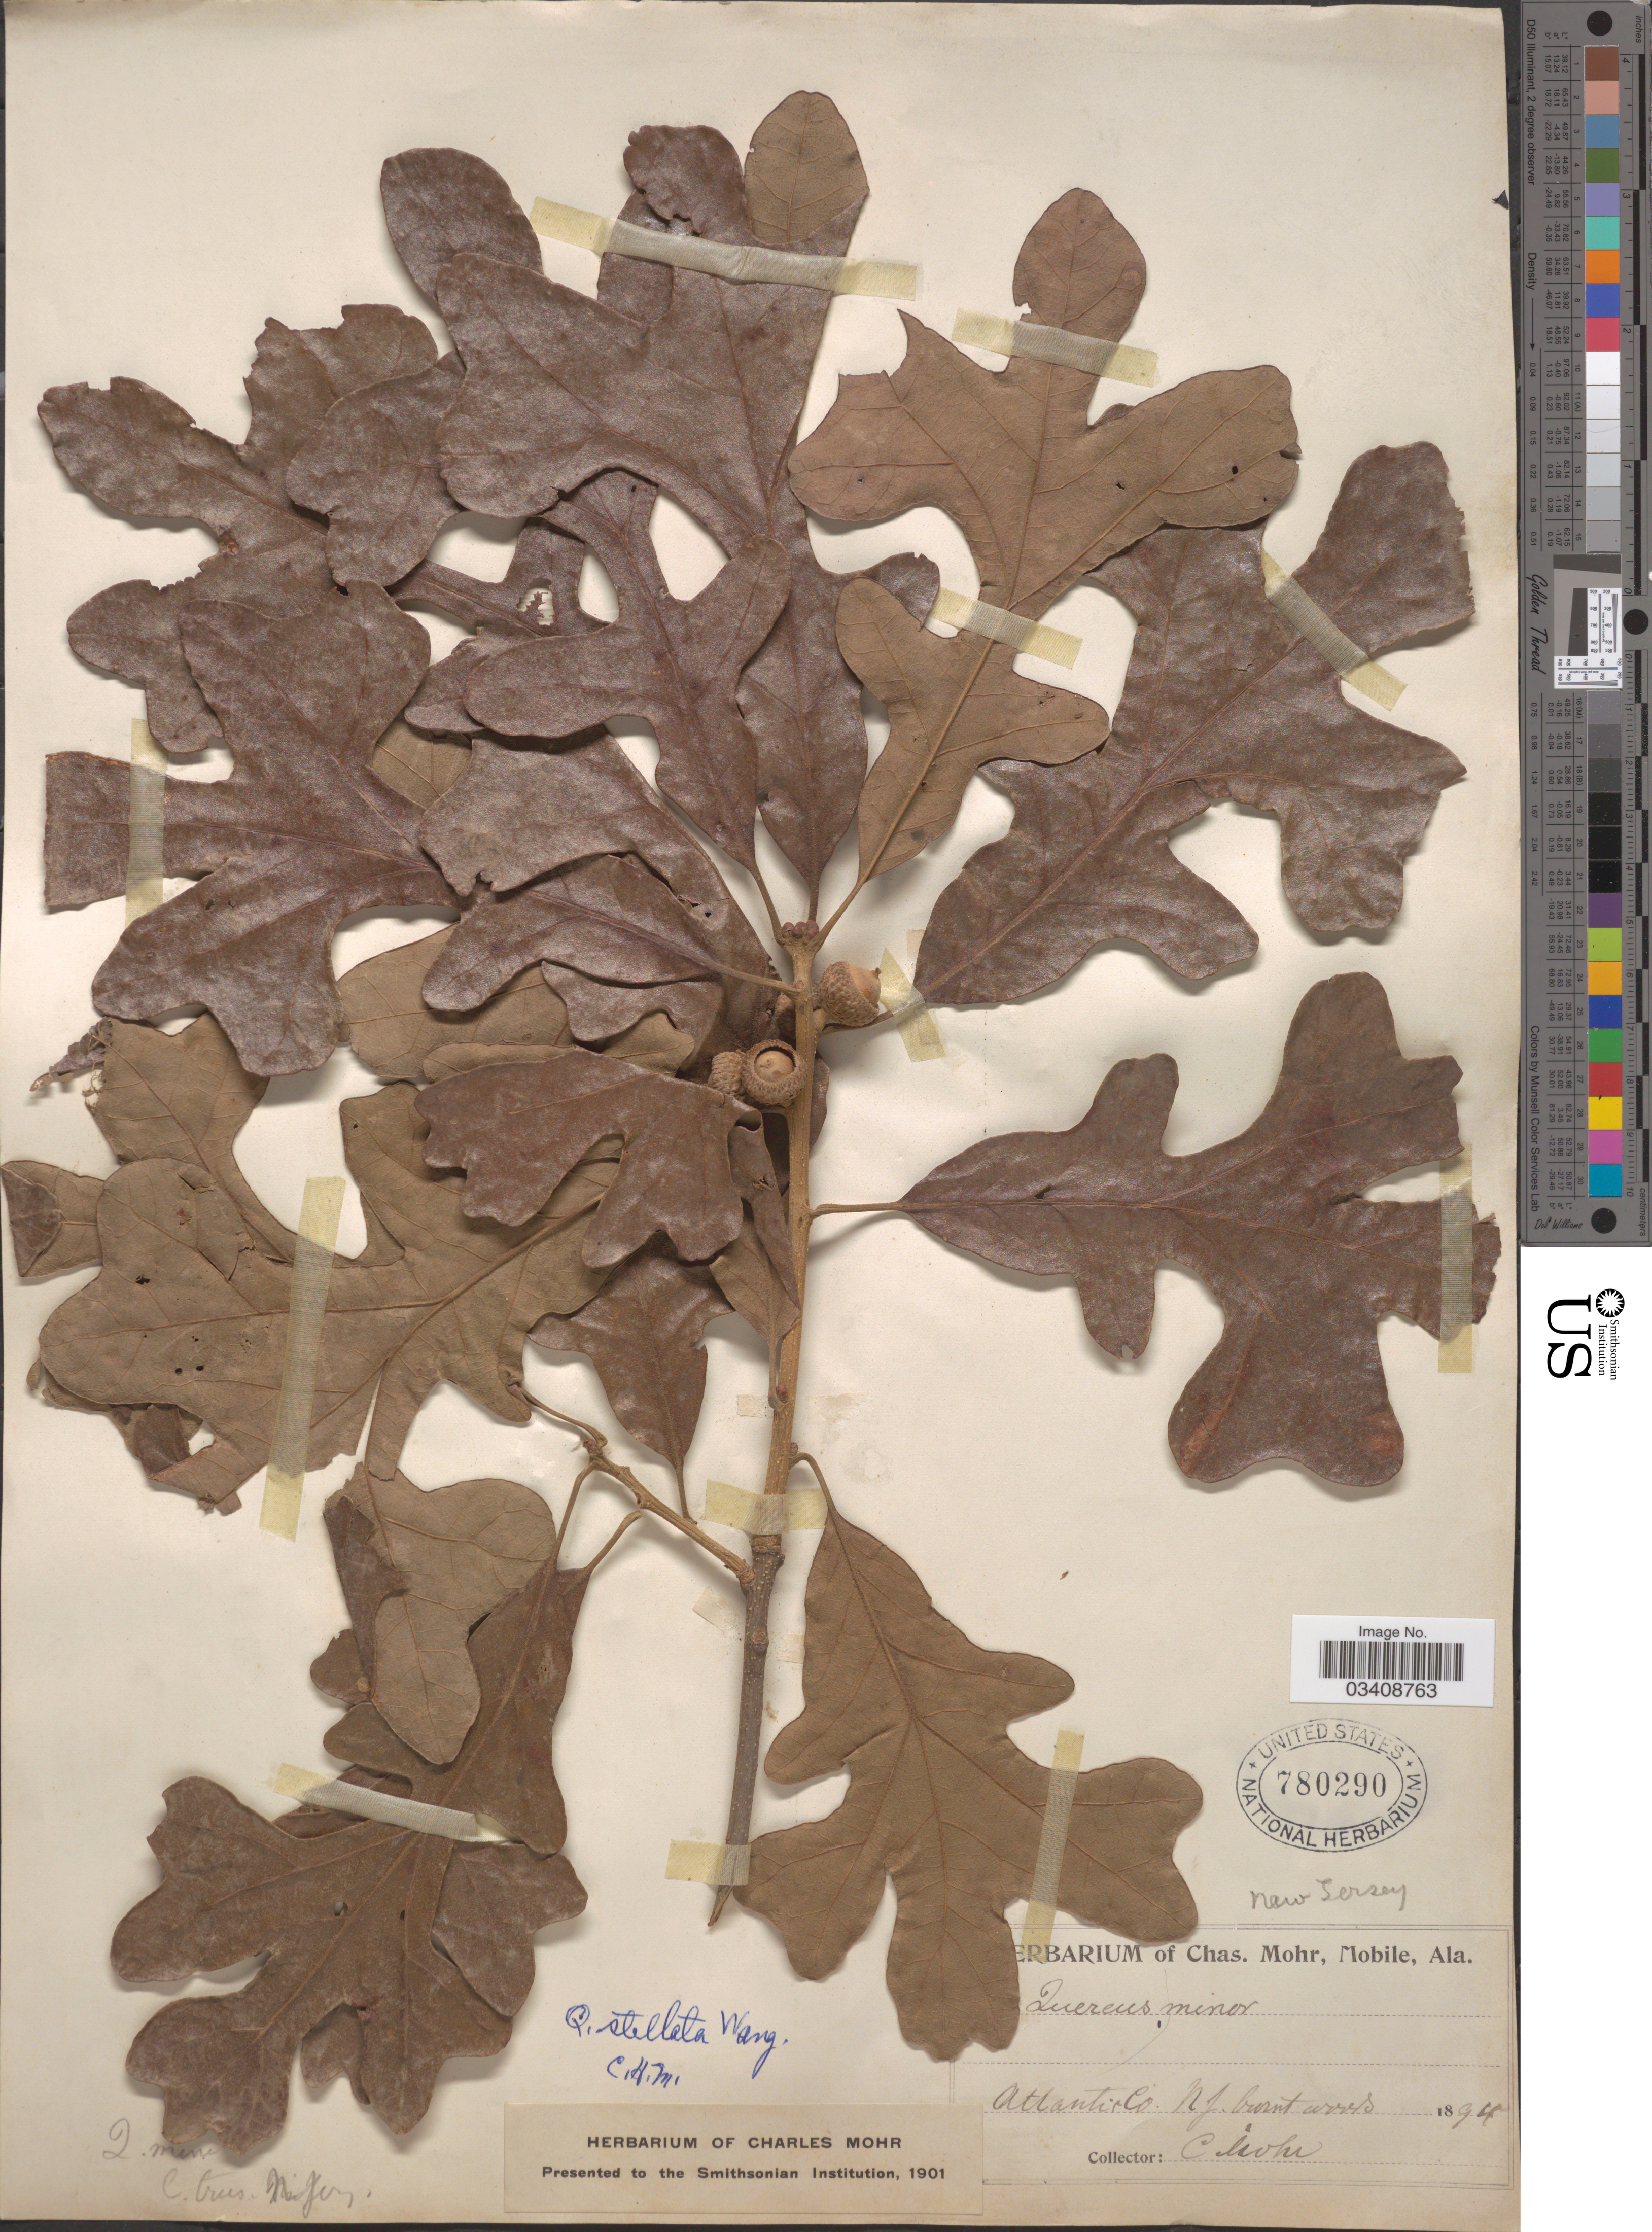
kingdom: Plantae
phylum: Tracheophyta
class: Magnoliopsida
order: Fagales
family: Fagaceae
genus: Quercus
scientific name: Quercus stellata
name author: Wangenh.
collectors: Mohr, C. T. (herbarium)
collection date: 1894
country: United States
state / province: New Jersey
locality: Atlantic Co.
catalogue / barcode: US 780290